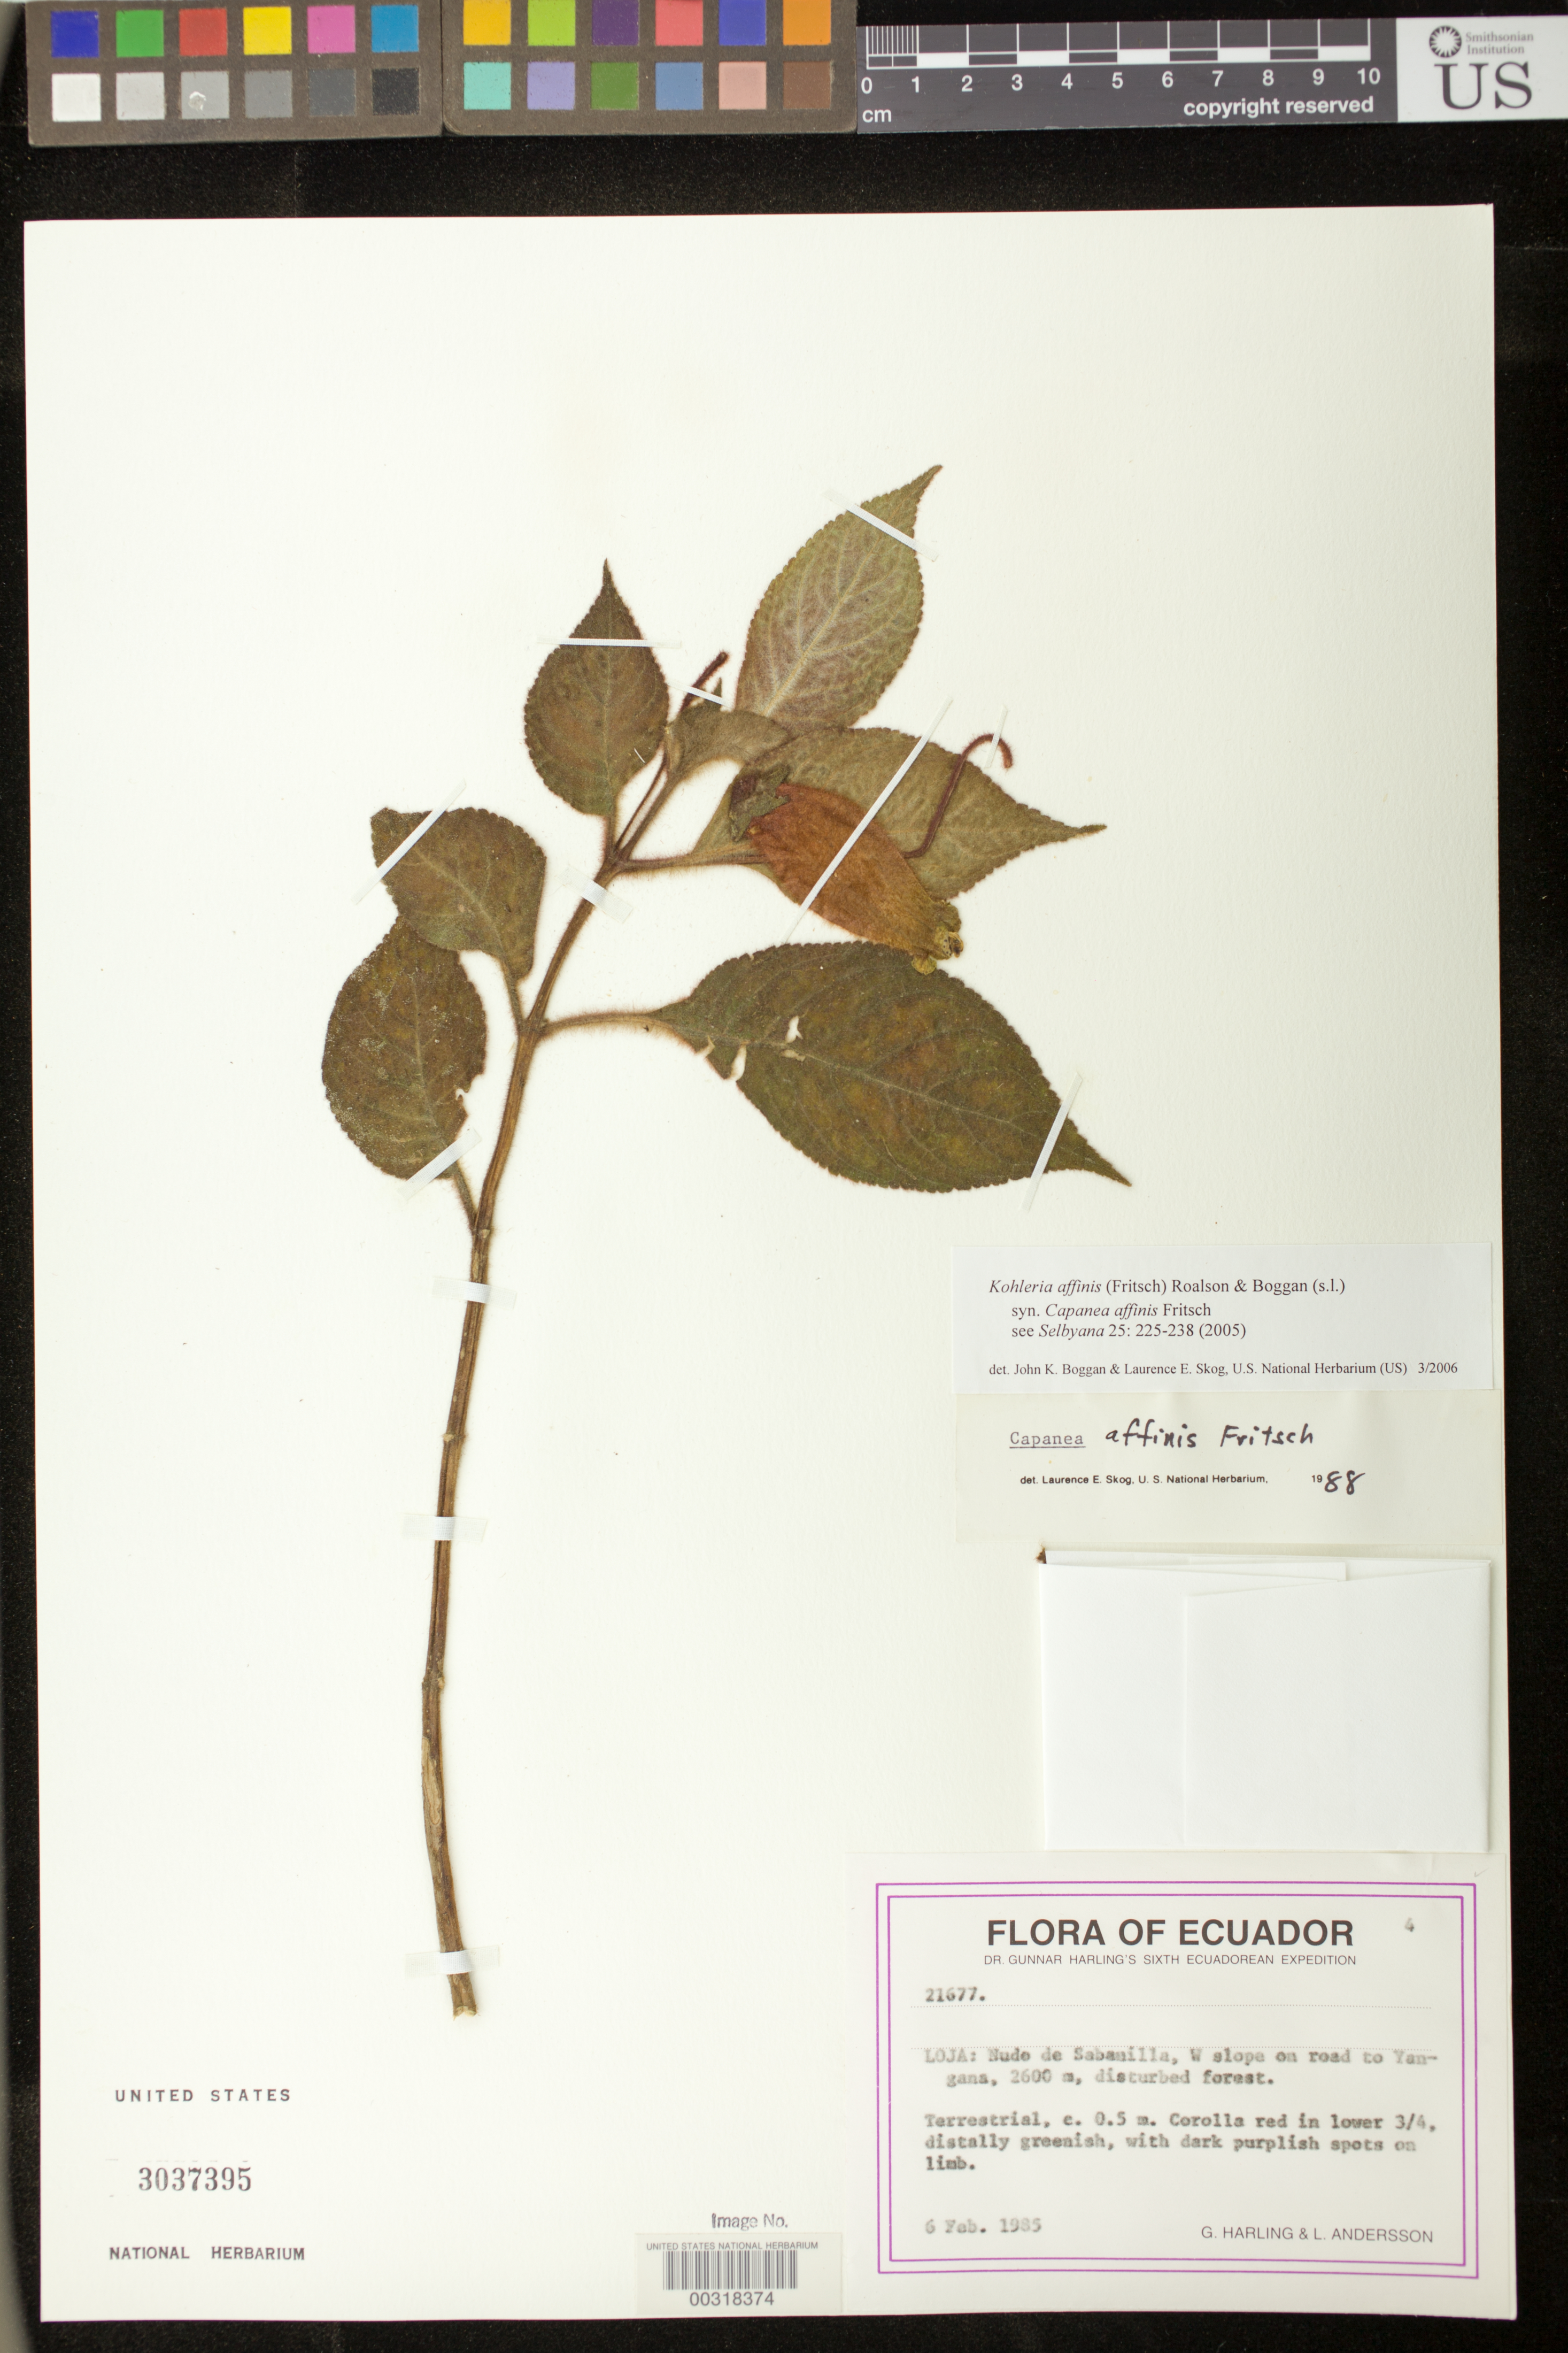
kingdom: Plantae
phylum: Tracheophyta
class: Magnoliopsida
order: Lamiales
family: Gesneriaceae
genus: Kohleria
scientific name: Kohleria affinis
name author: (Fritsch) Roalson & Boggan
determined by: Boggan, J. K.; Skog, L. E.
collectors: G. Harling & L. Andersson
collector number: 21677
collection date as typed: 06 Feb 1985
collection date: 1985-02-06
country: Ecuador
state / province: Loja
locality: Nudo de Sabasilla, W slope on road to Yangana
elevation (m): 2600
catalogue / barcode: US 3037395